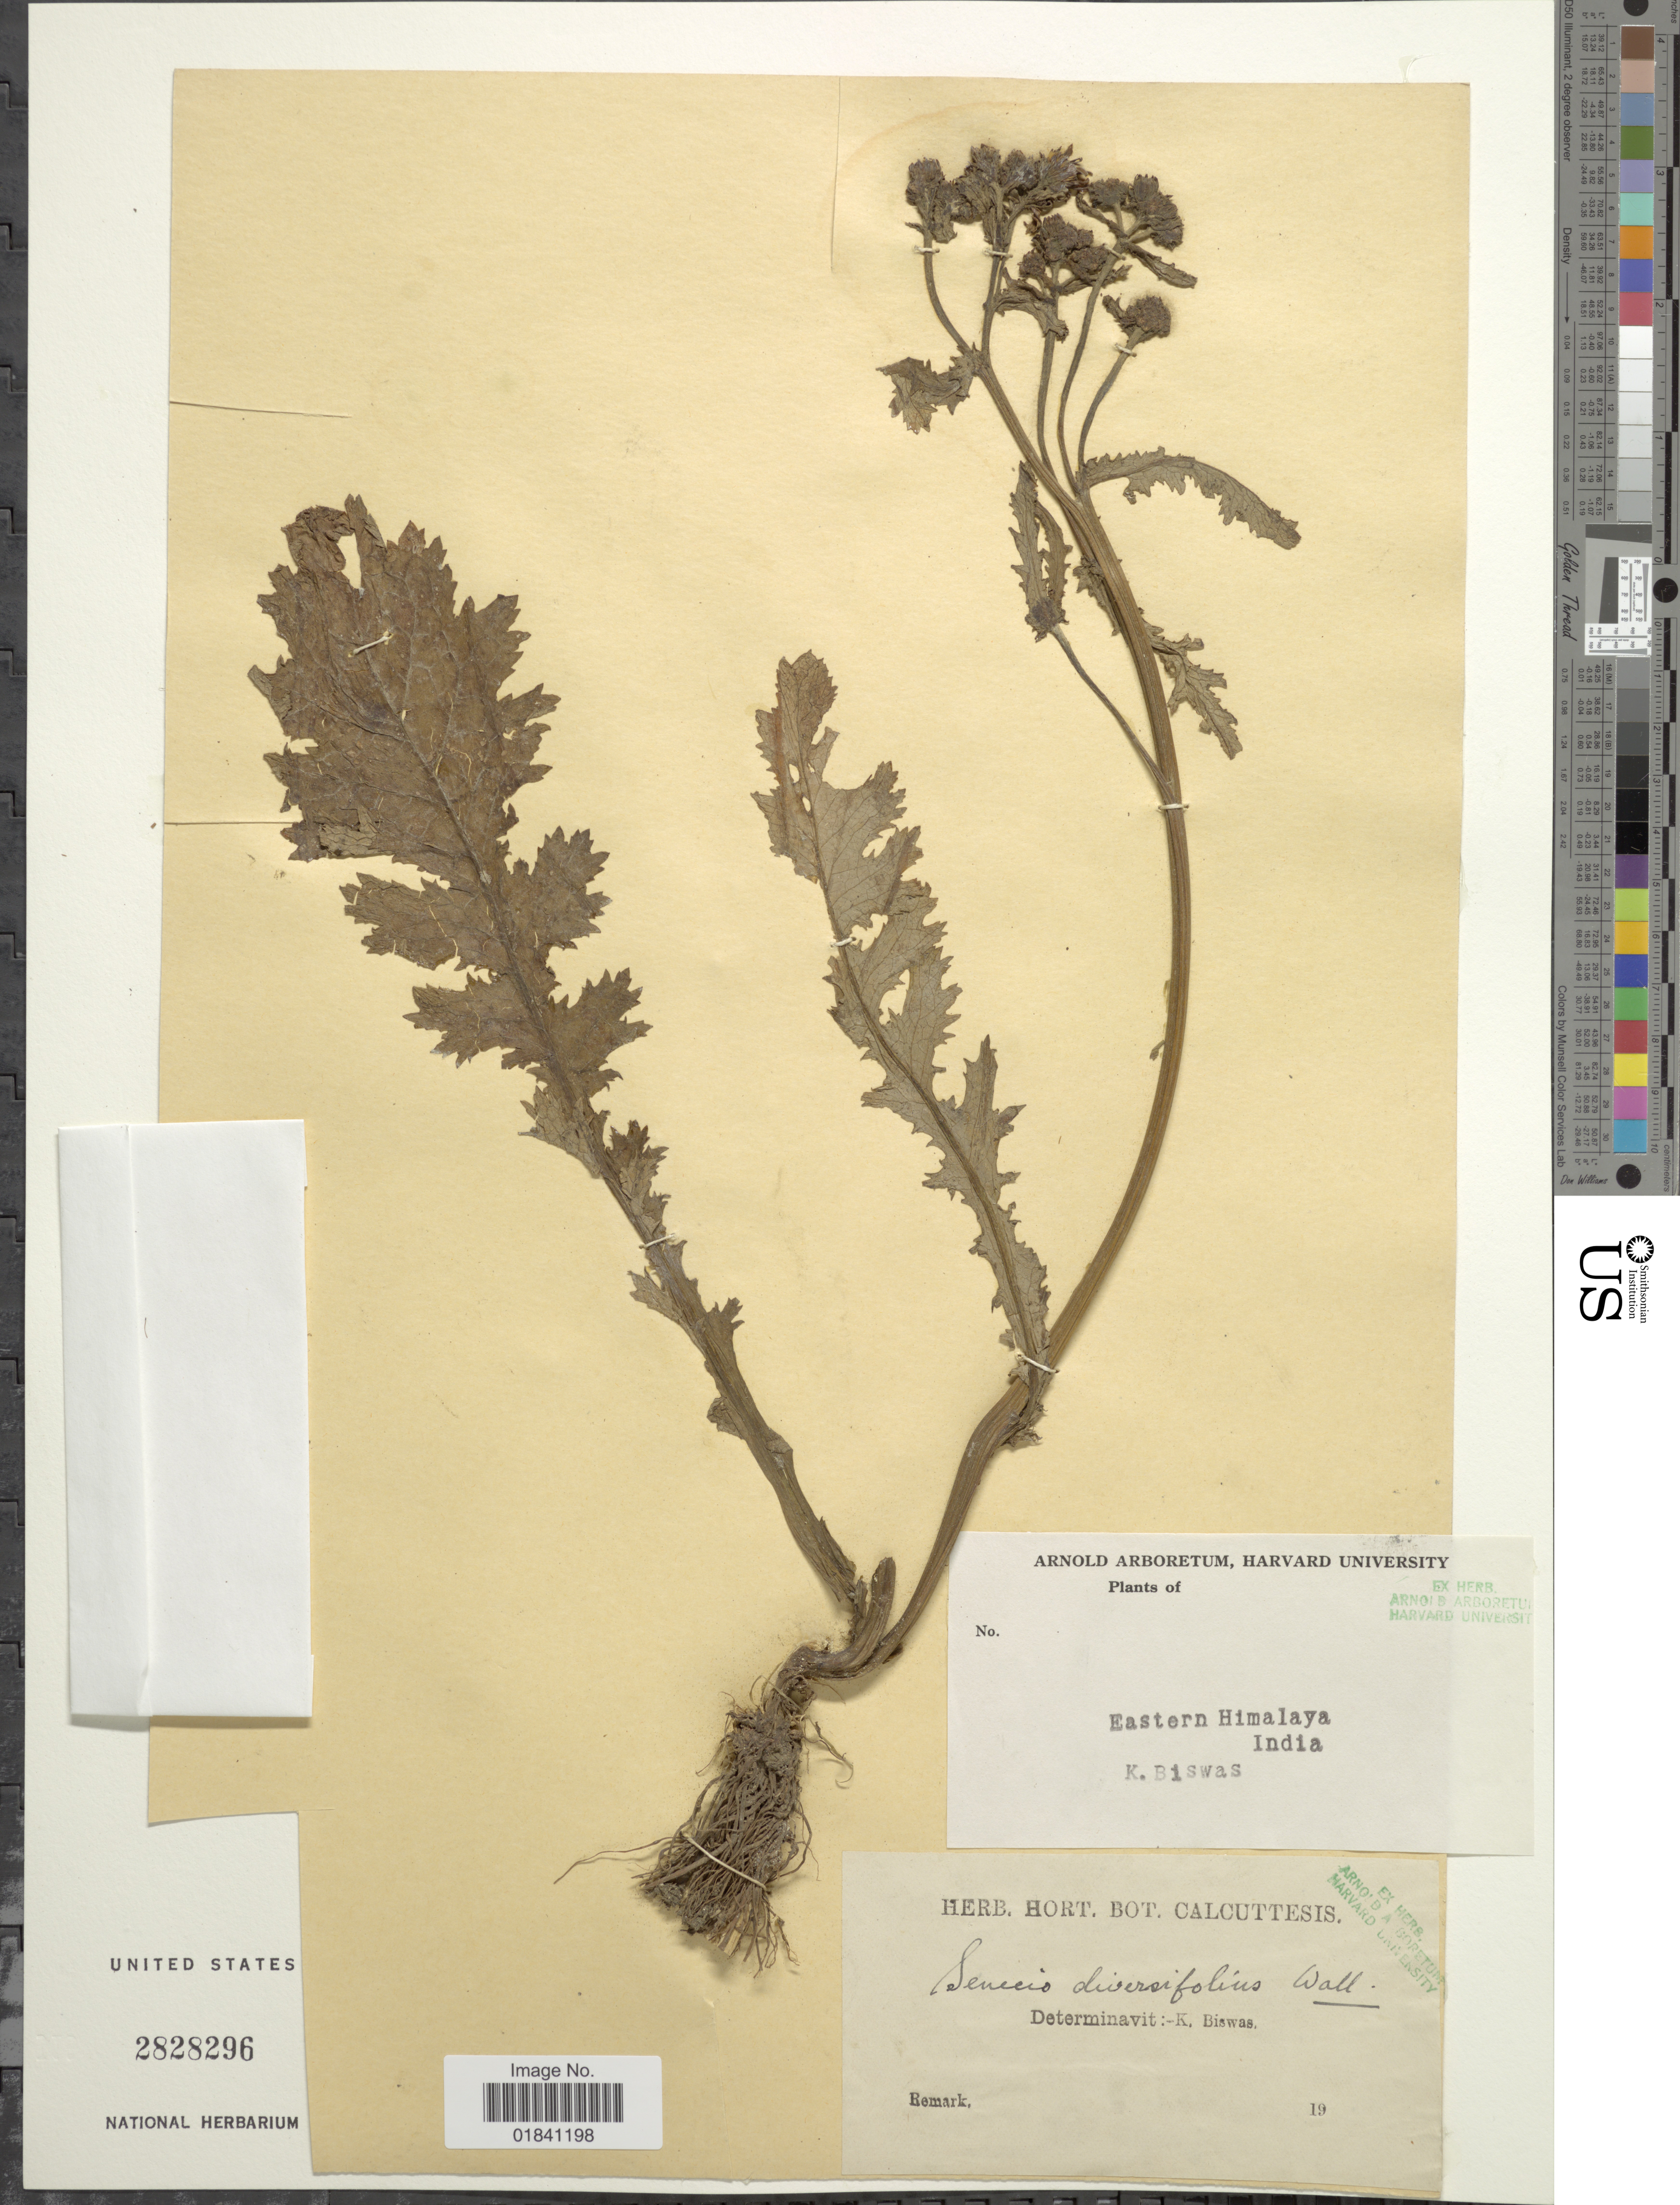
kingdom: Plantae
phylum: Tracheophyta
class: Magnoliopsida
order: Asterales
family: Asteraceae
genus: Senecio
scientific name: Senecio diversifolius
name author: Dumort.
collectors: K. Biswas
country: India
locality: Eastern Himalaya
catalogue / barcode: US 2828296